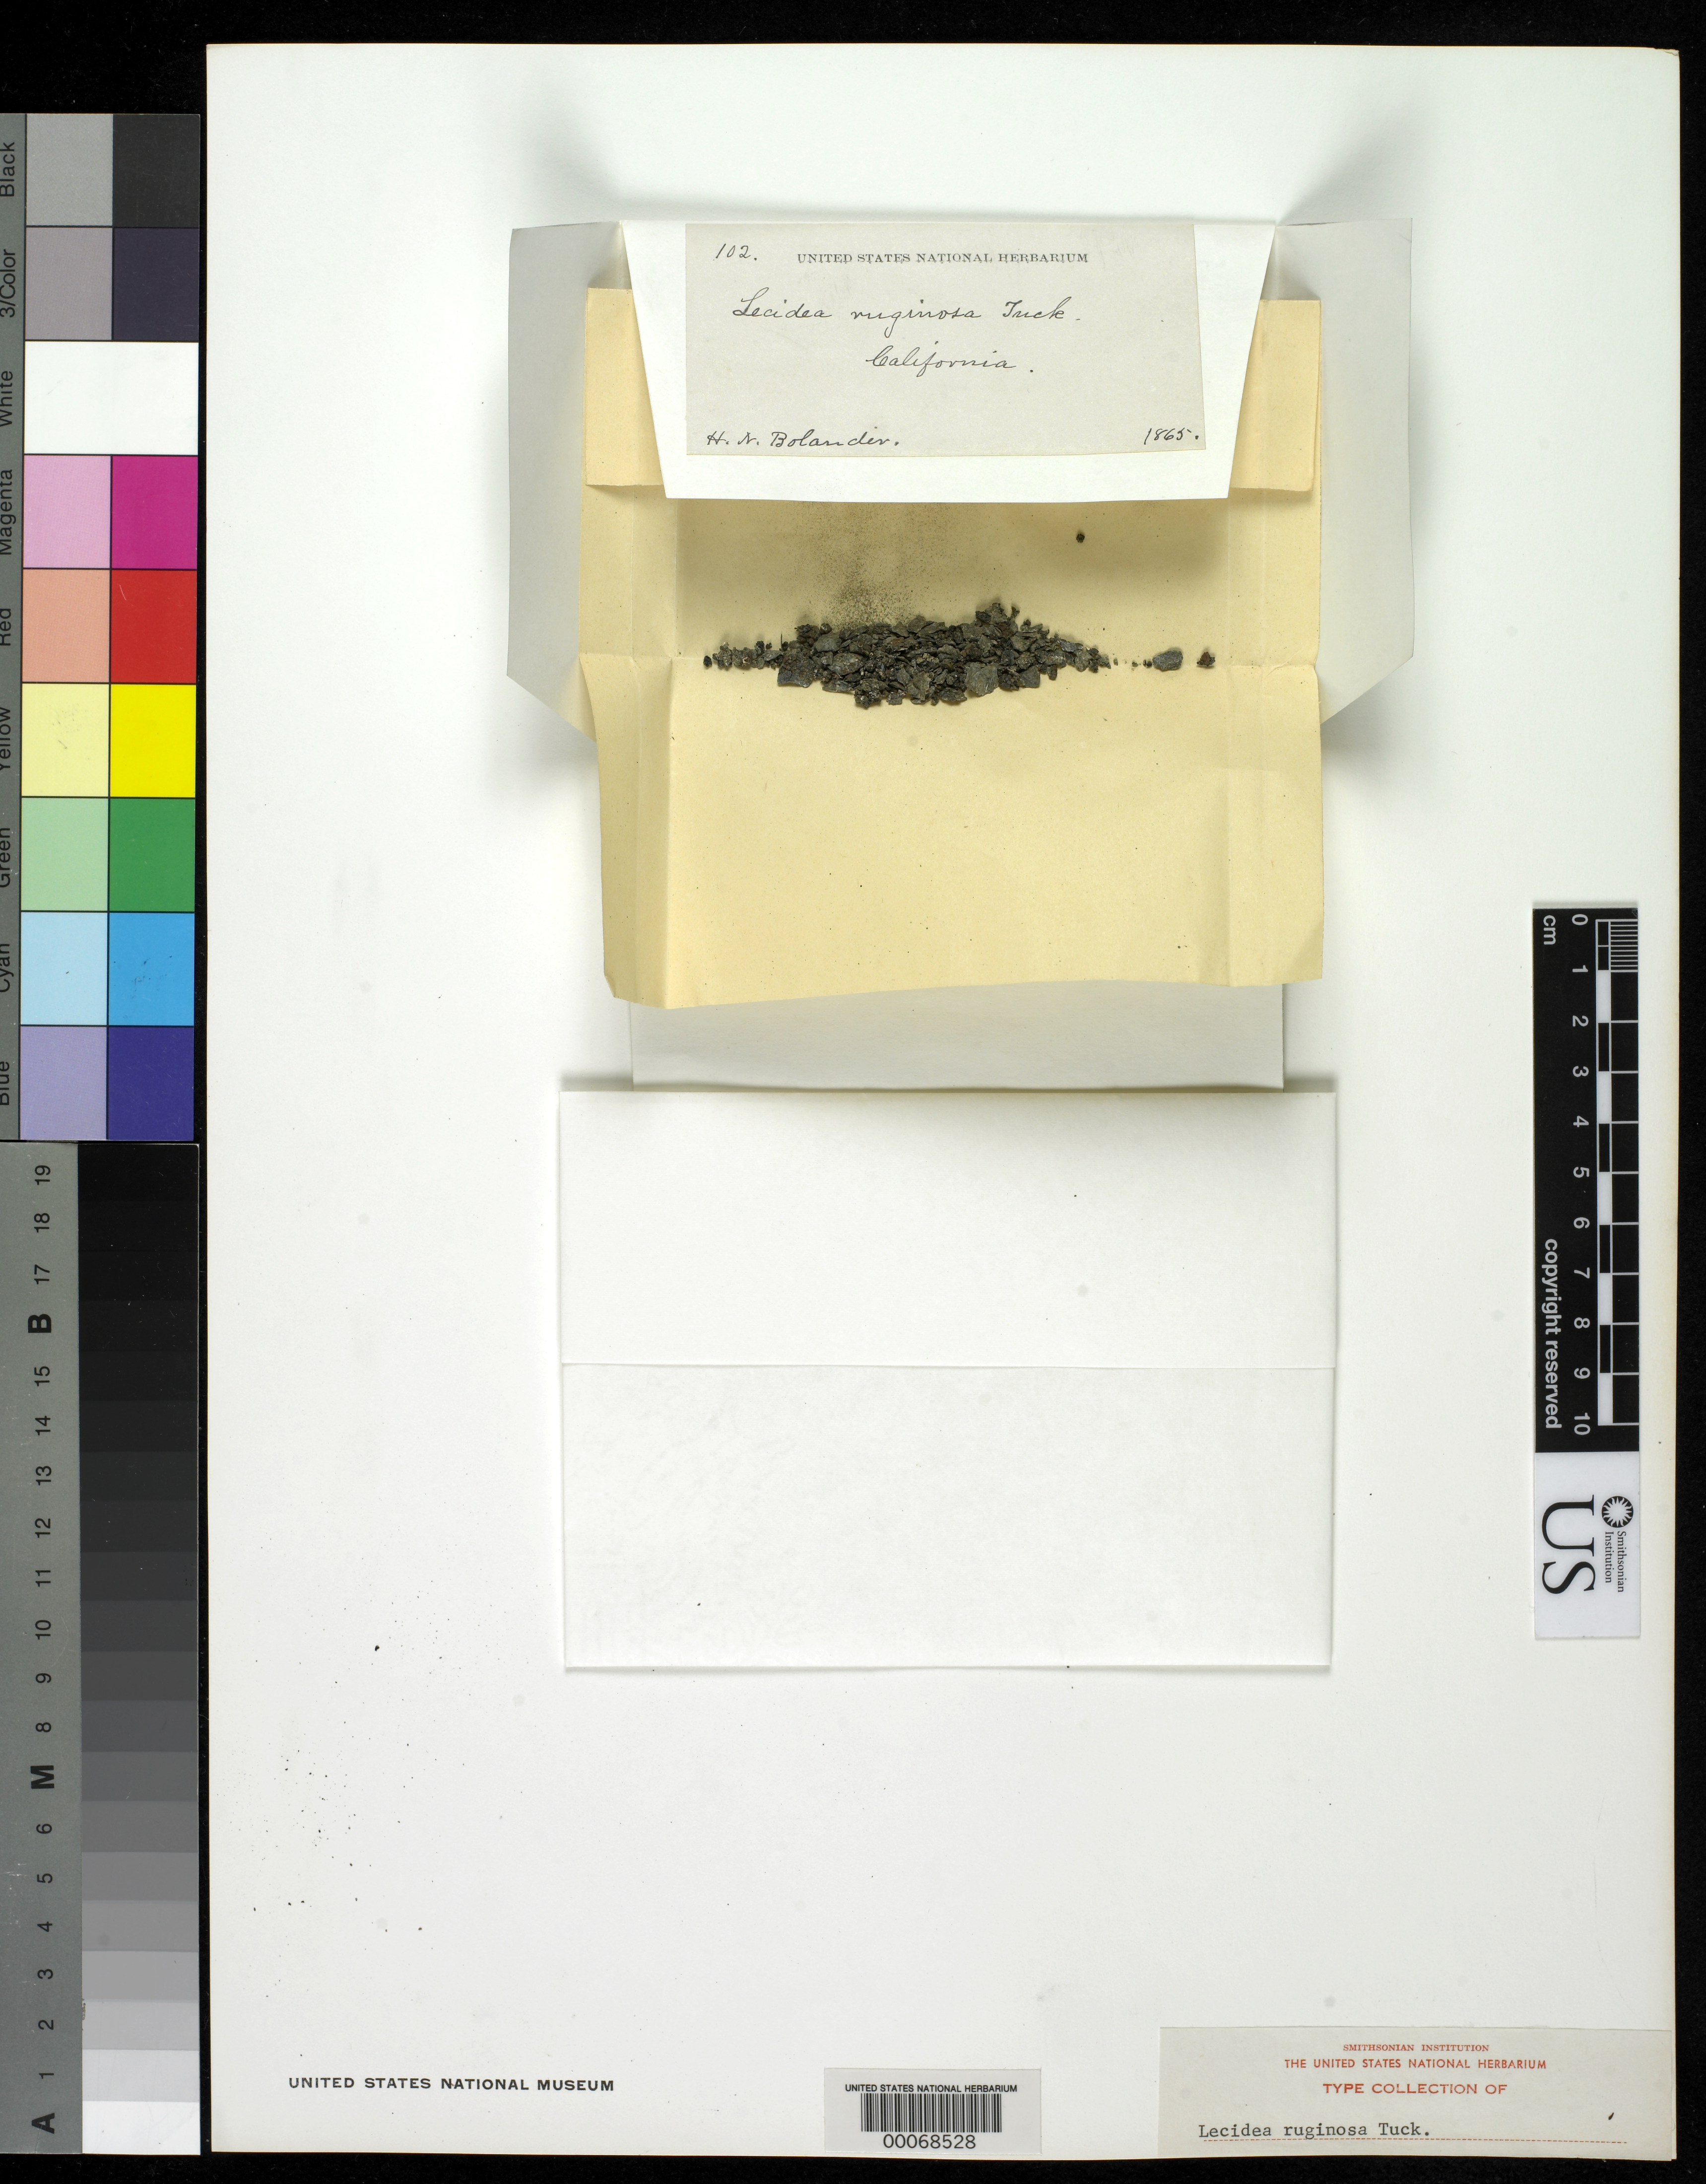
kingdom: Fungi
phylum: Ascomycota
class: Lecanoromycetes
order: Lecideales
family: Lecideaceae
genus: Lecidea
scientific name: Lecidea ruginosa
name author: Tuck.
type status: Isotype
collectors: H. Bolander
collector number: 102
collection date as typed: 1865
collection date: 1865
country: United States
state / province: California